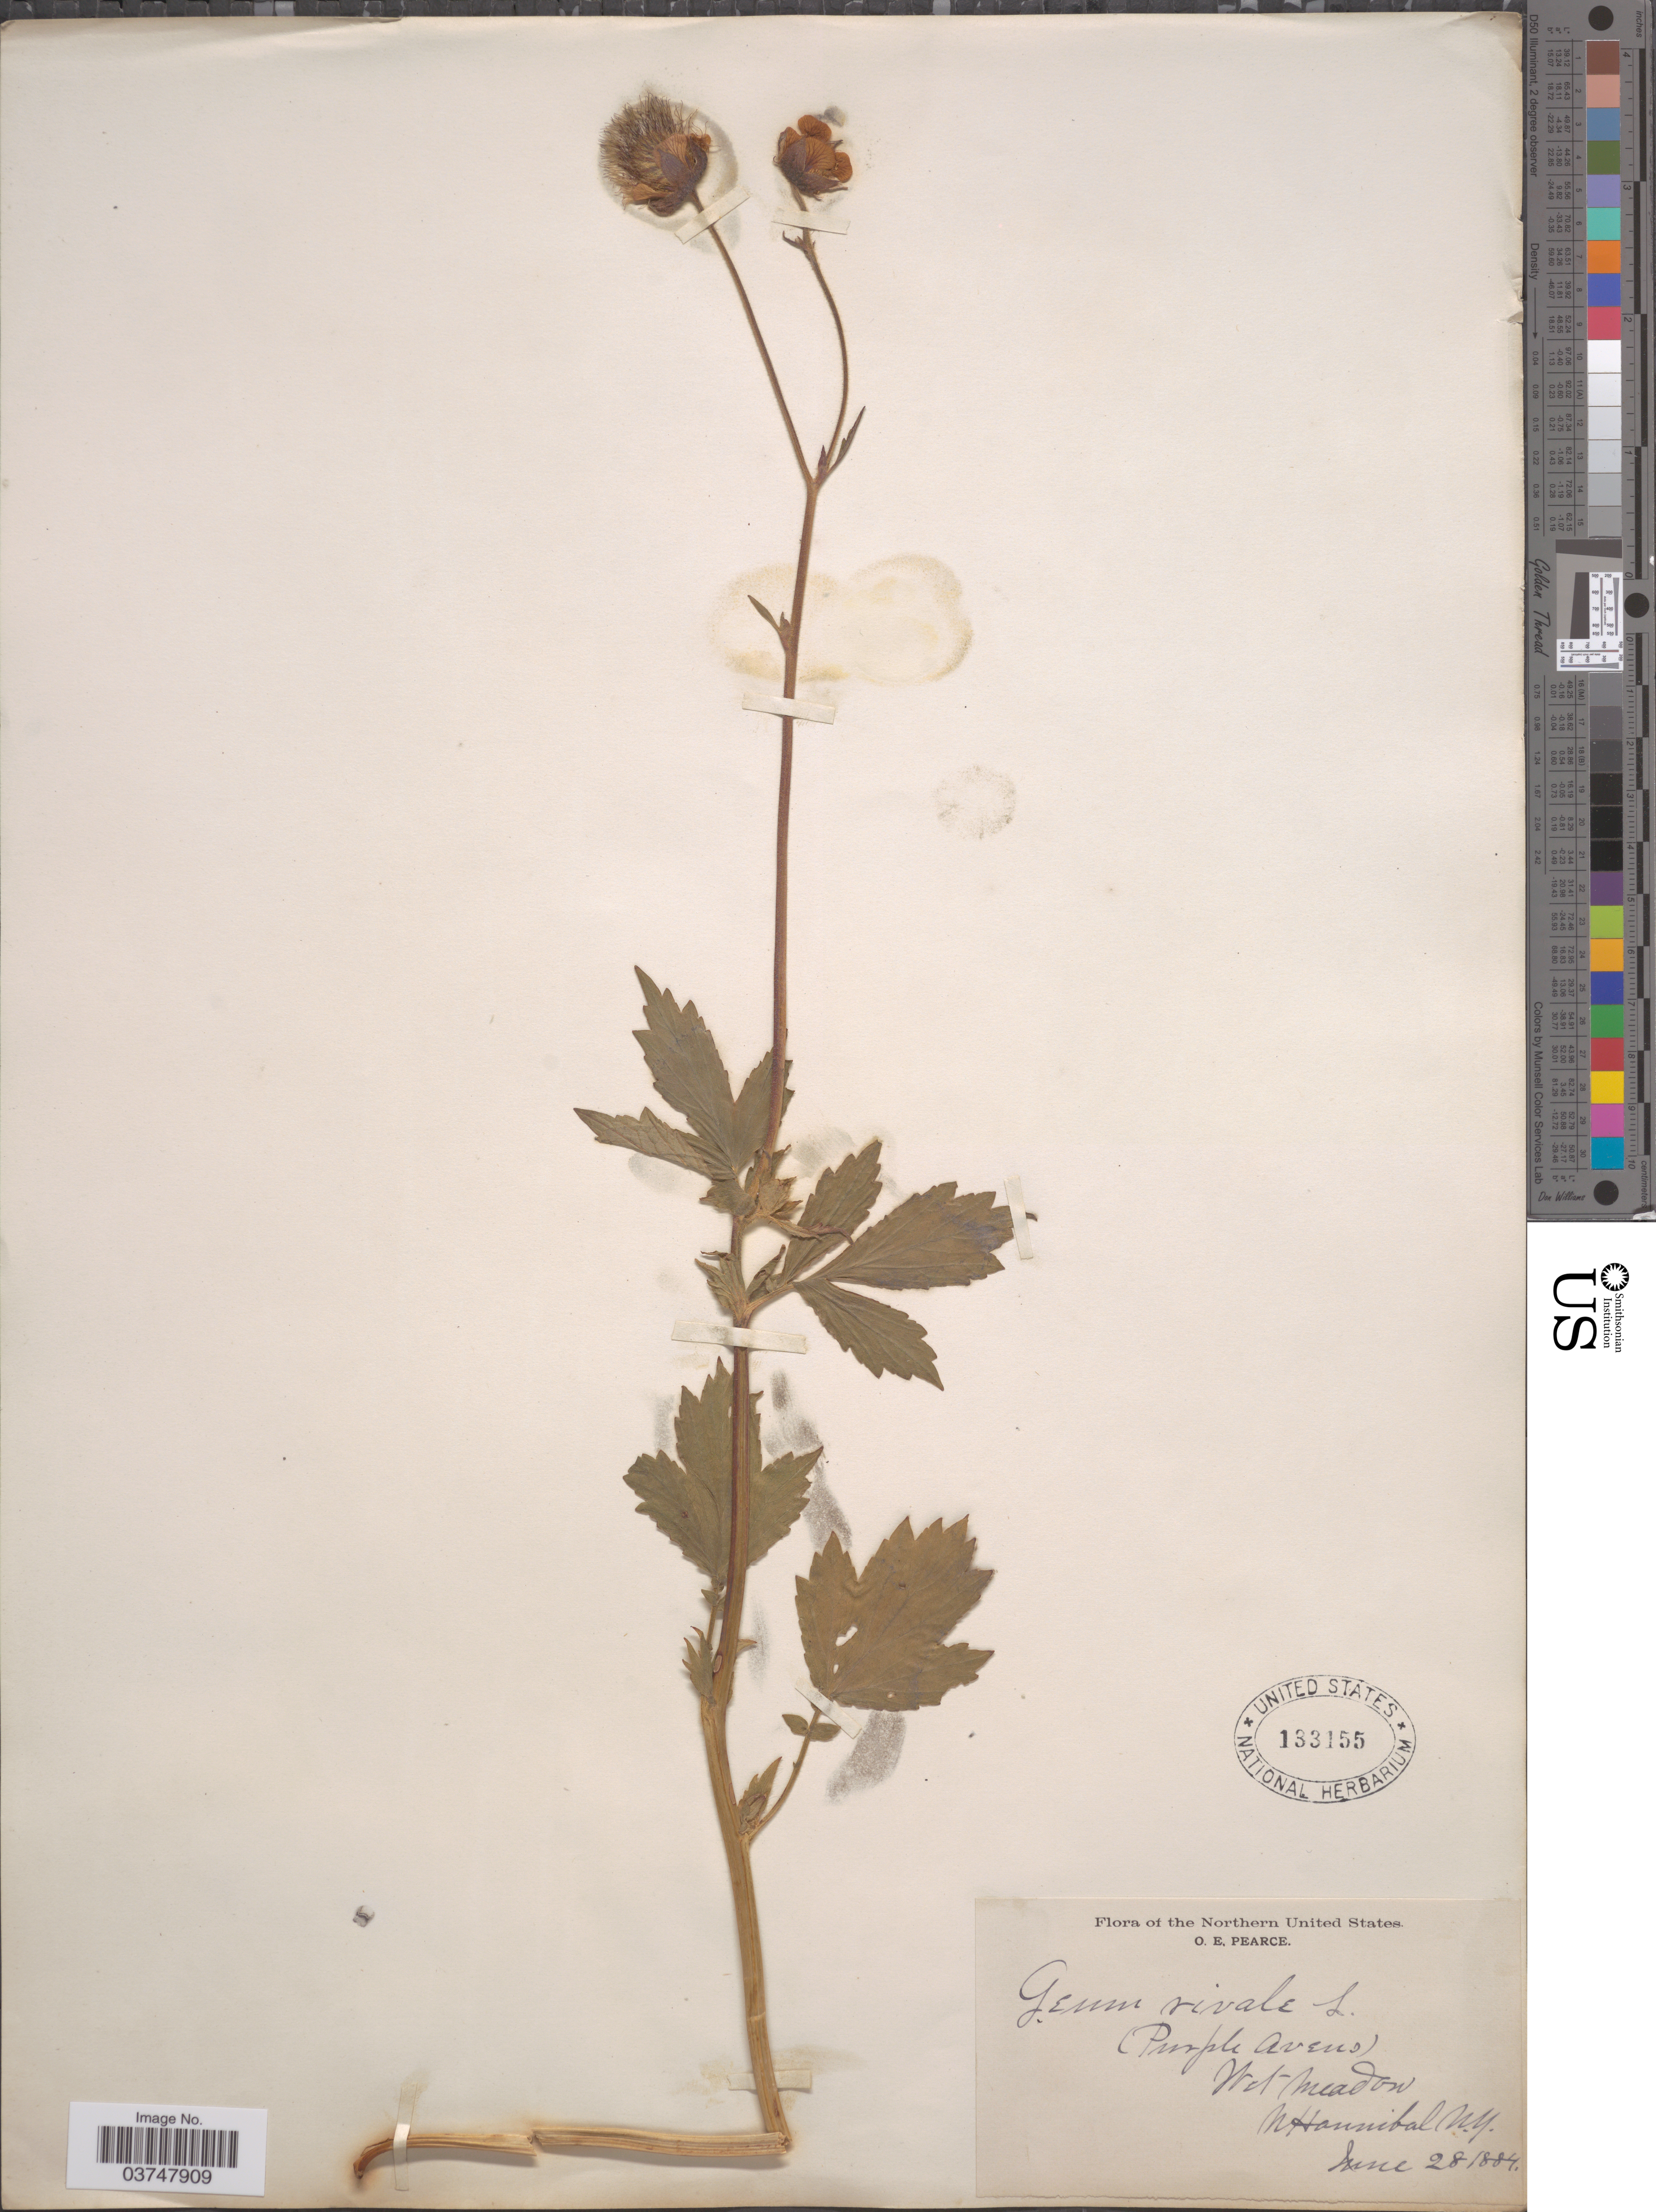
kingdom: Plantae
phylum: Tracheophyta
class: Magnoliopsida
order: Rosales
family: Rosaceae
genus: Geum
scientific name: Geum rivale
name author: L.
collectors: O. E. Pearce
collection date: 1884-06-28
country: United States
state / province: New York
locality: Wet meadow. N Hannibal.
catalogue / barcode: US 133155